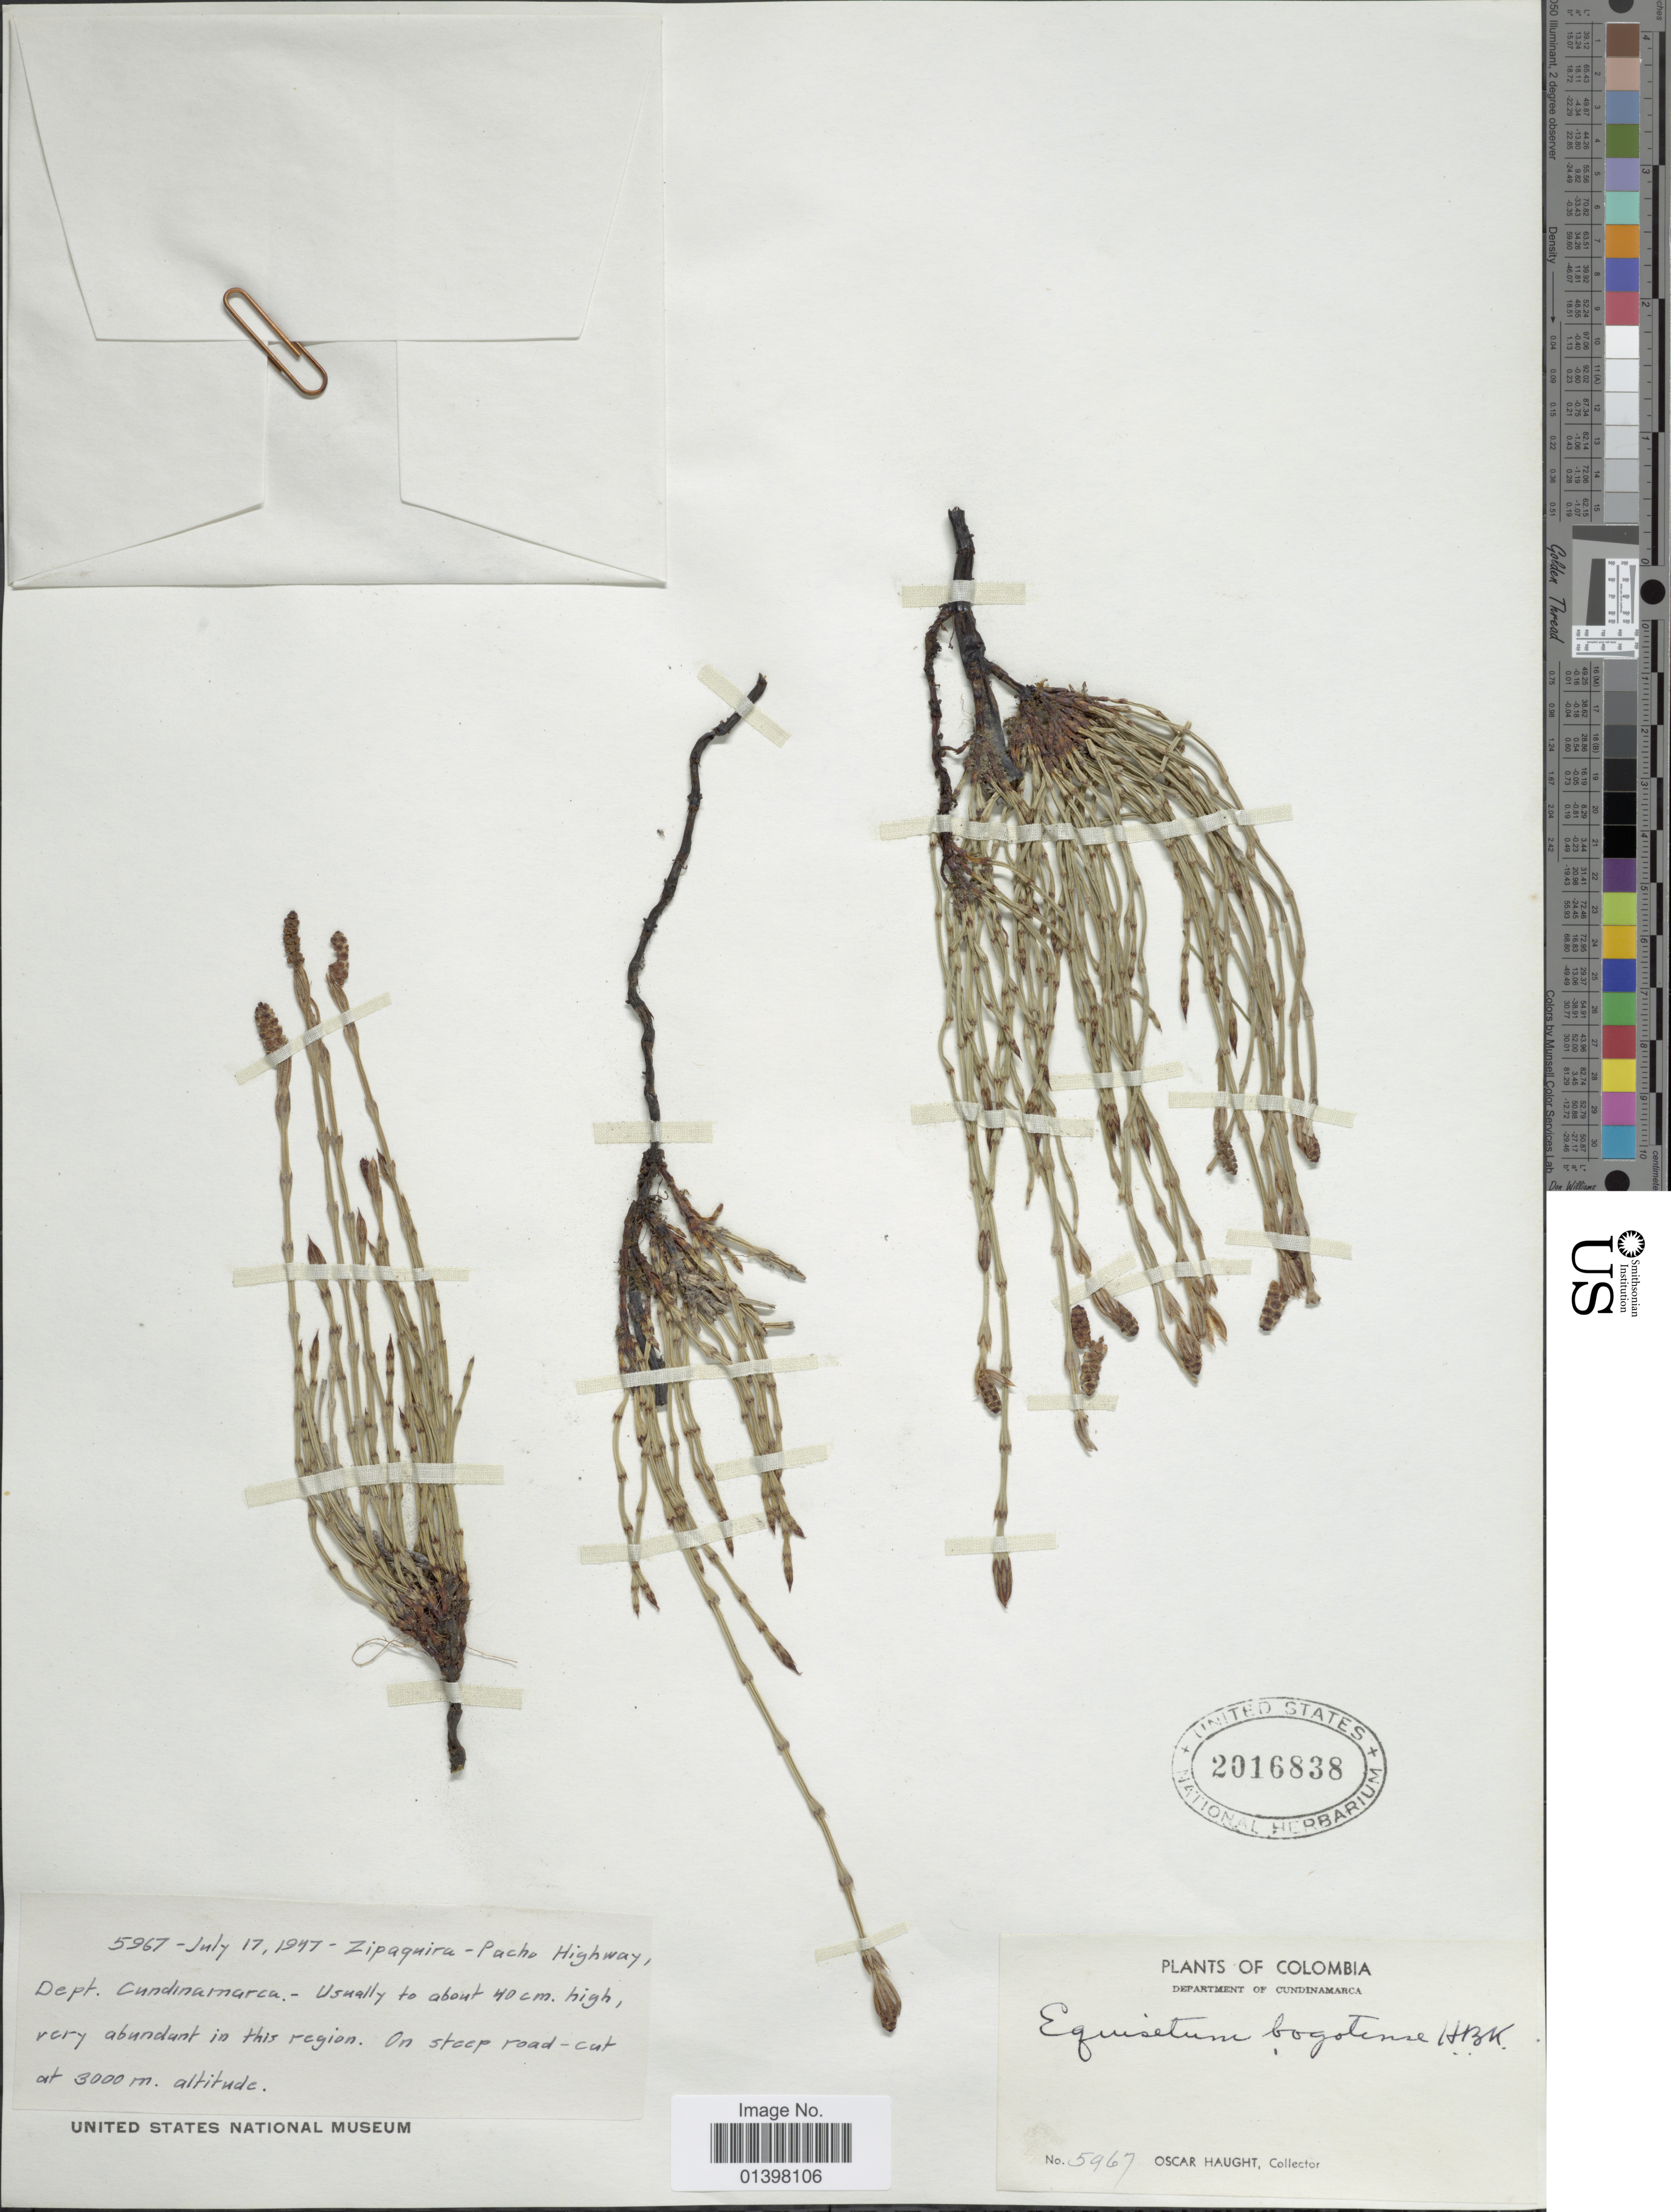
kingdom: Plantae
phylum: Tracheophyta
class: Polypodiopsida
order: Equisetales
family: Equisetaceae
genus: Equisetum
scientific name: Equisetum bogotense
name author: Kunth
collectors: O. L. Haught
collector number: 5967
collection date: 1947-07-17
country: Colombia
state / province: Cundinamarca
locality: Zipaquira - Pacho Highway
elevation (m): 3000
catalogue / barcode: US 2016838